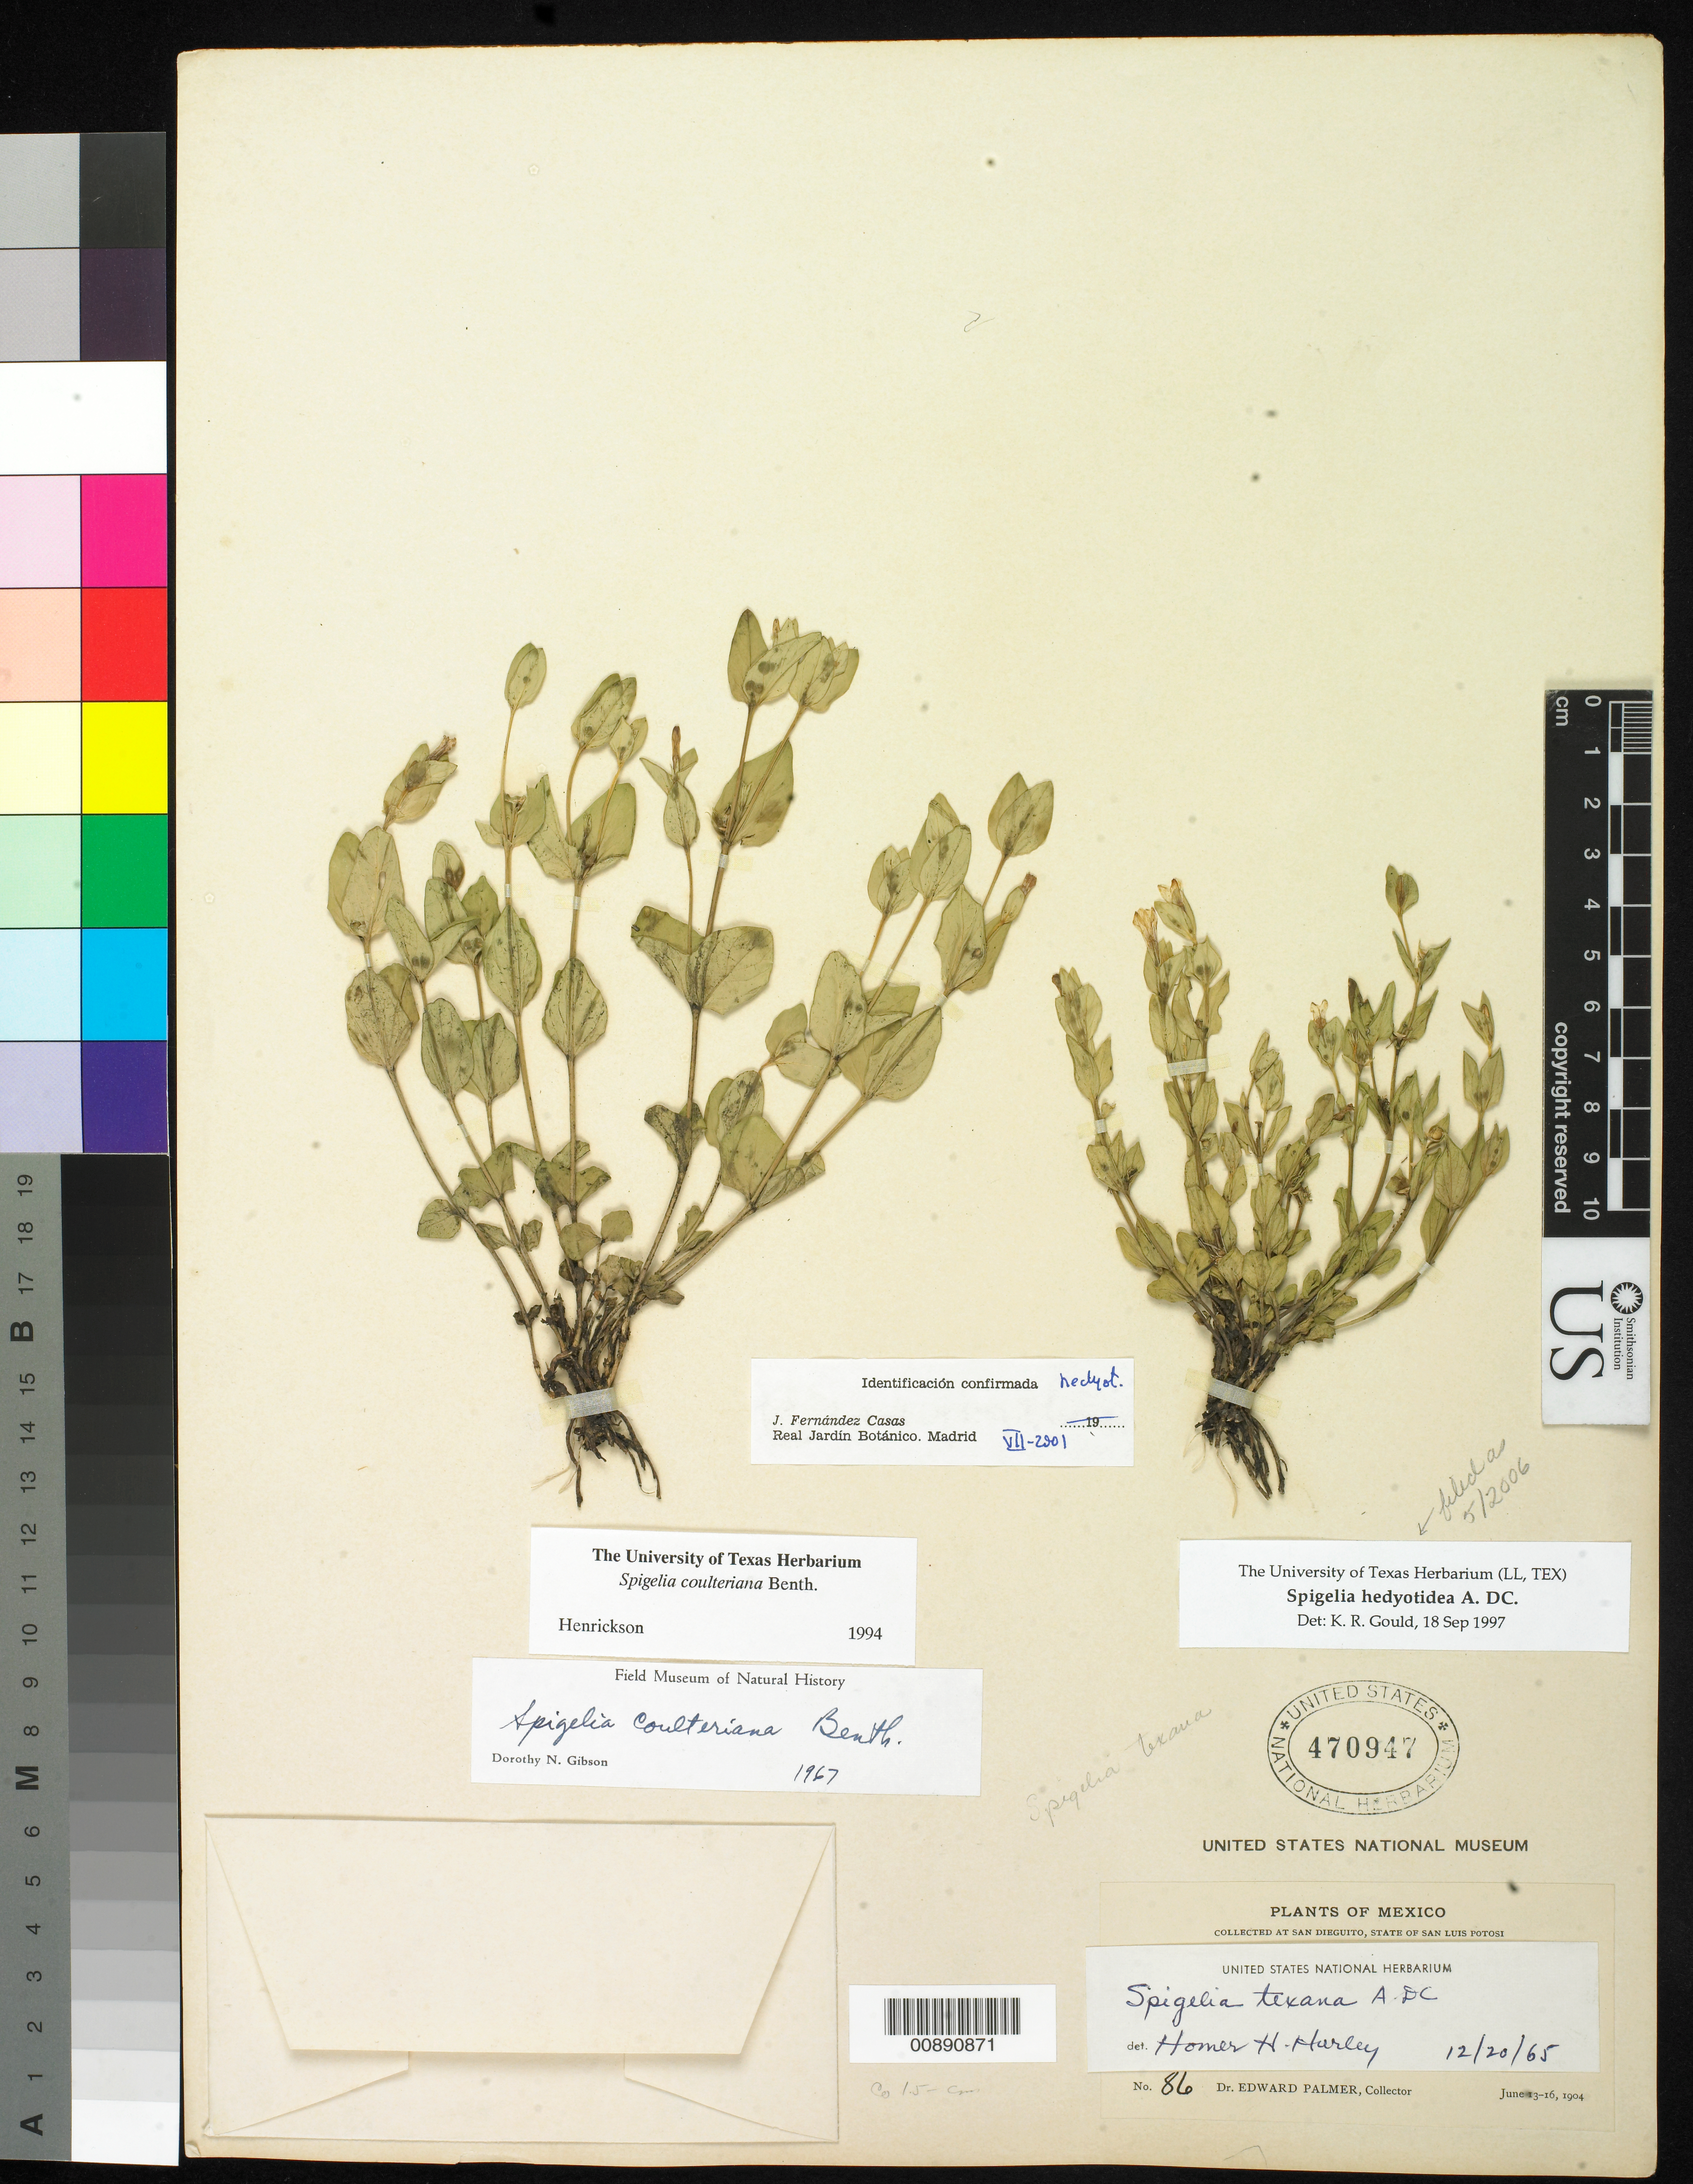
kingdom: Plantae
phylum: Tracheophyta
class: Magnoliopsida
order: Gentianales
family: Loganiaceae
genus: Spigelia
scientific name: Spigelia hedyotidea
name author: A. DC.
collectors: E. Palmer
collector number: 86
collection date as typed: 13 Jun 1904 to 16 Jun 1904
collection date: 1904-06-13/1904-06-16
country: Mexico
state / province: San Luis Potosí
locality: San Dieguito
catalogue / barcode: US 470947